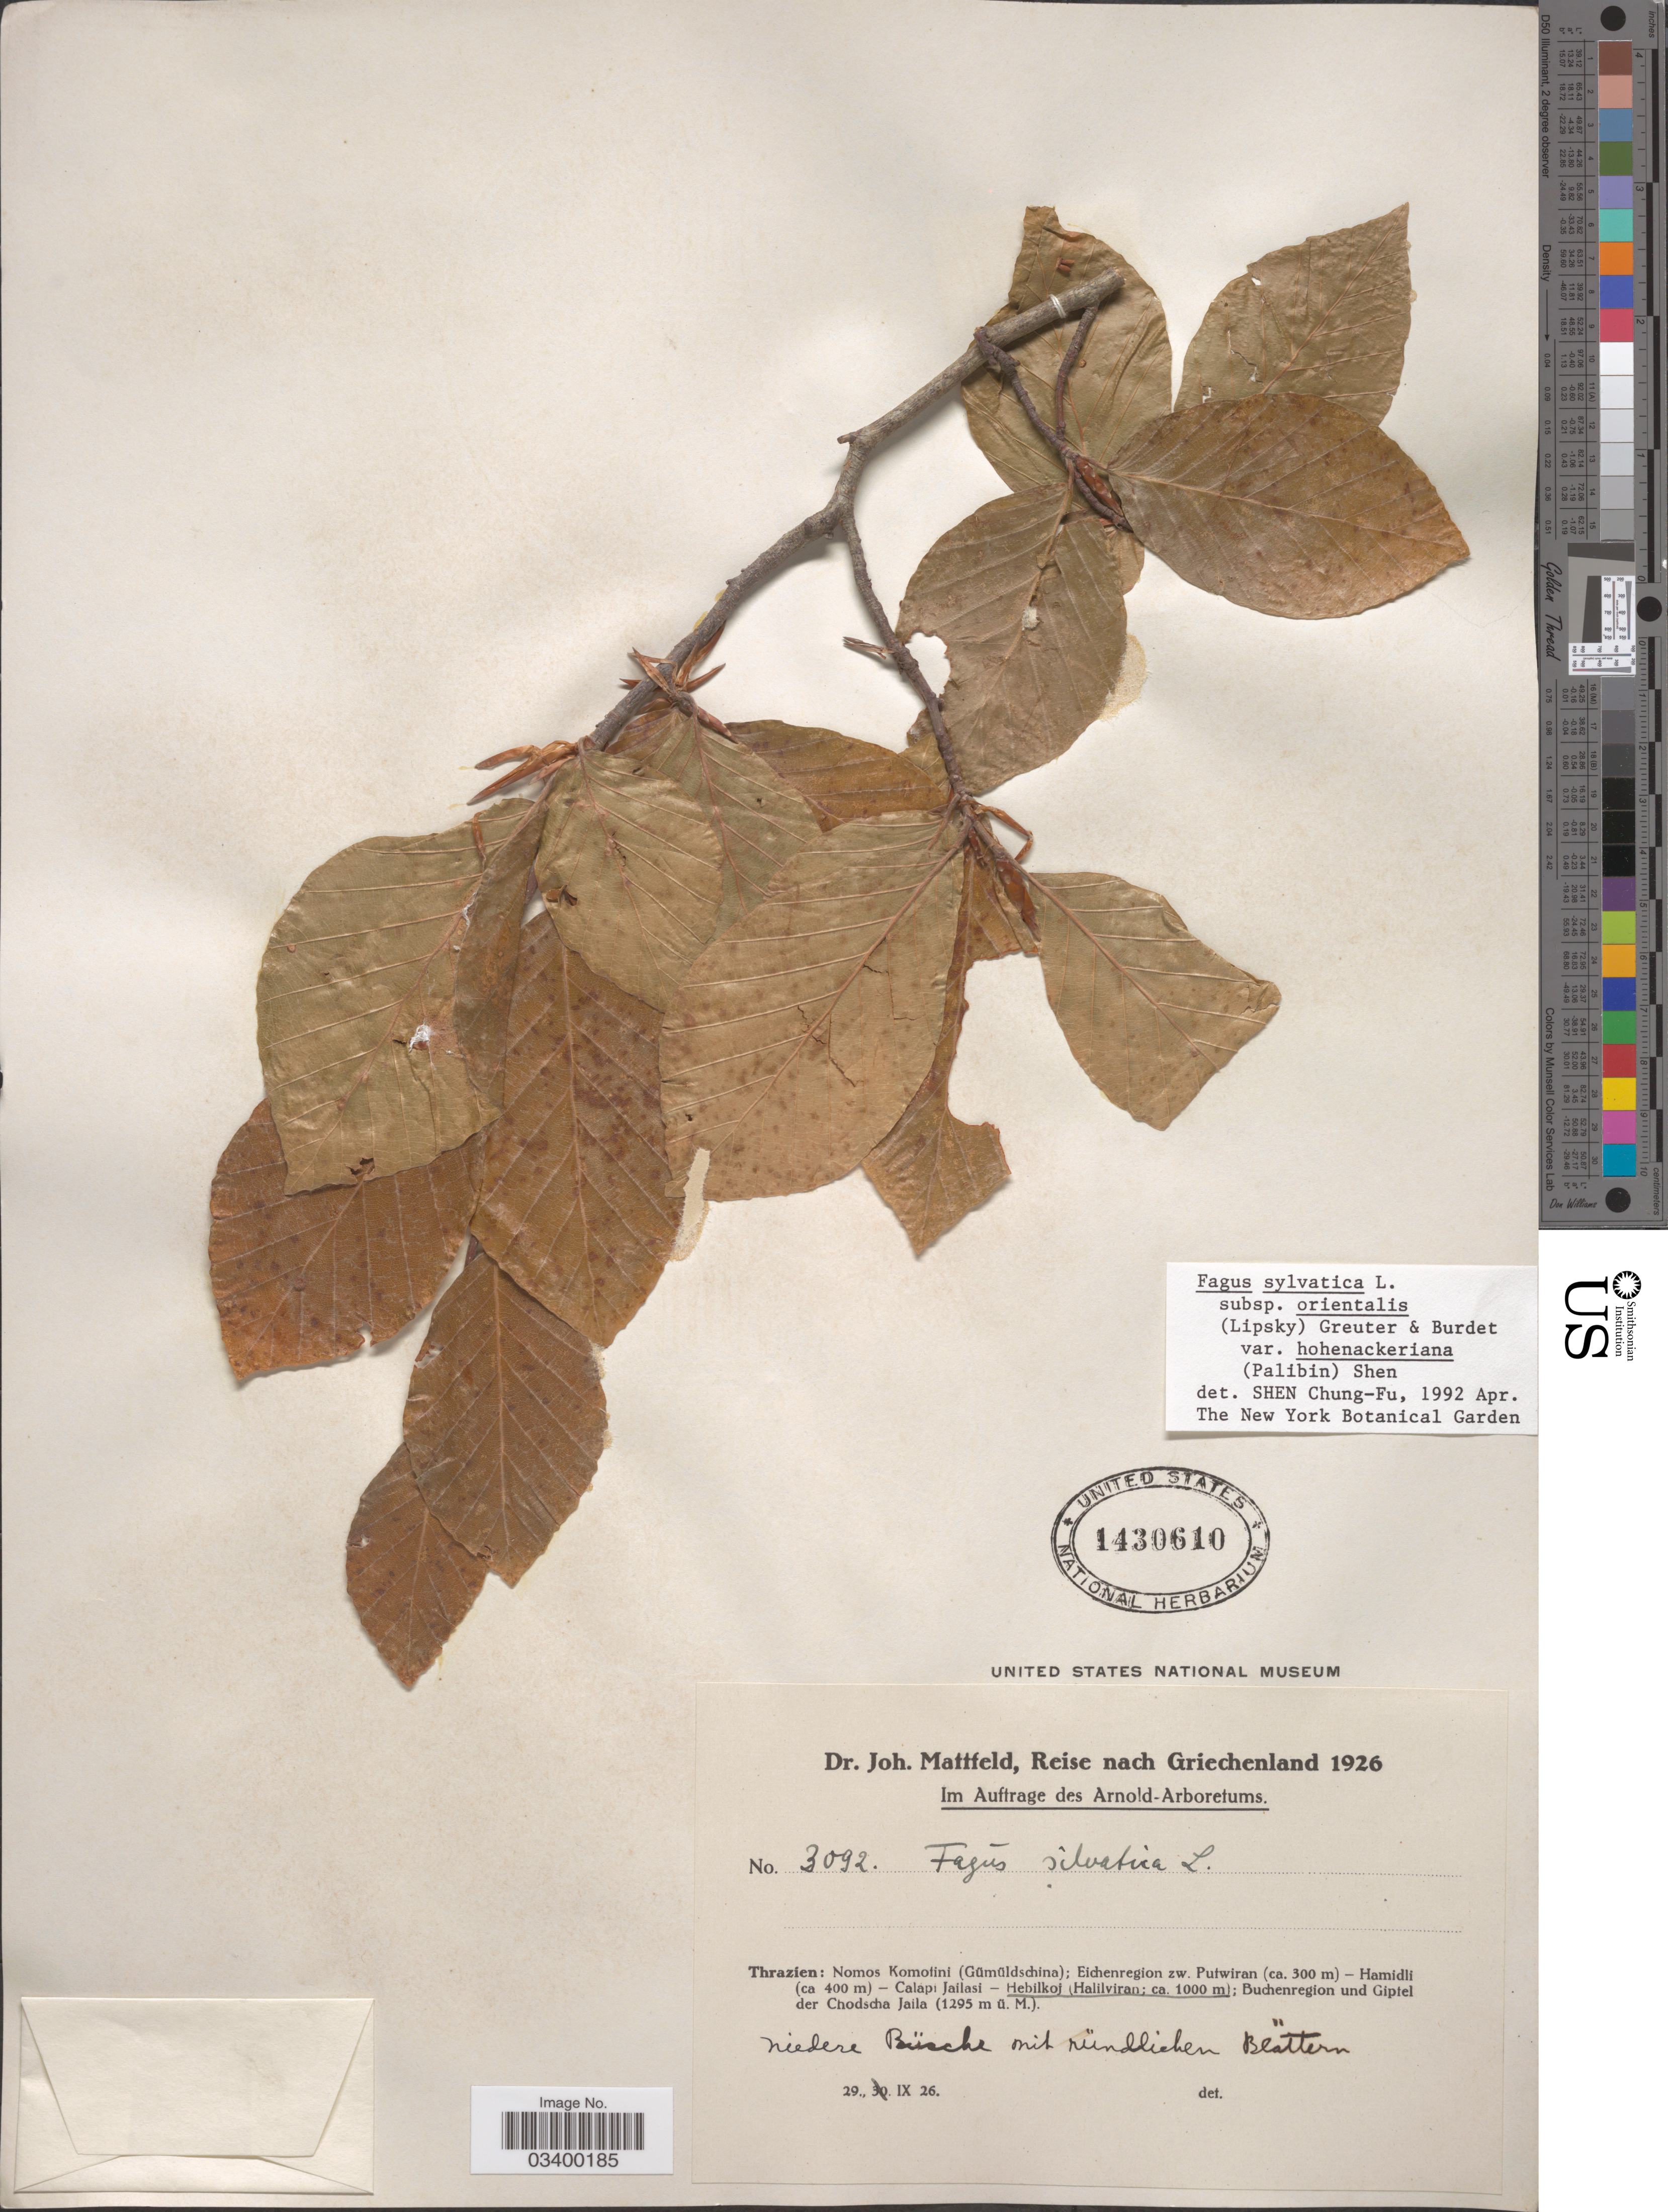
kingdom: Plantae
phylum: Tracheophyta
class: Magnoliopsida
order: Fagales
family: Fagaceae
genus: Fagus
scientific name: Fagus orientalis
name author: Lipsky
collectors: J. Mattfeld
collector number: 3092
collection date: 1926-09-02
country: Greece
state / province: East Macedonia and Thrace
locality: Griechenland. Thrazien: Hebilkoj (Halilviran). Buchenregion und Giptel der Chodscha Jaila. Niedere Büsche mit nündlichen Blättern.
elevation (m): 1000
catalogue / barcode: US 1430610